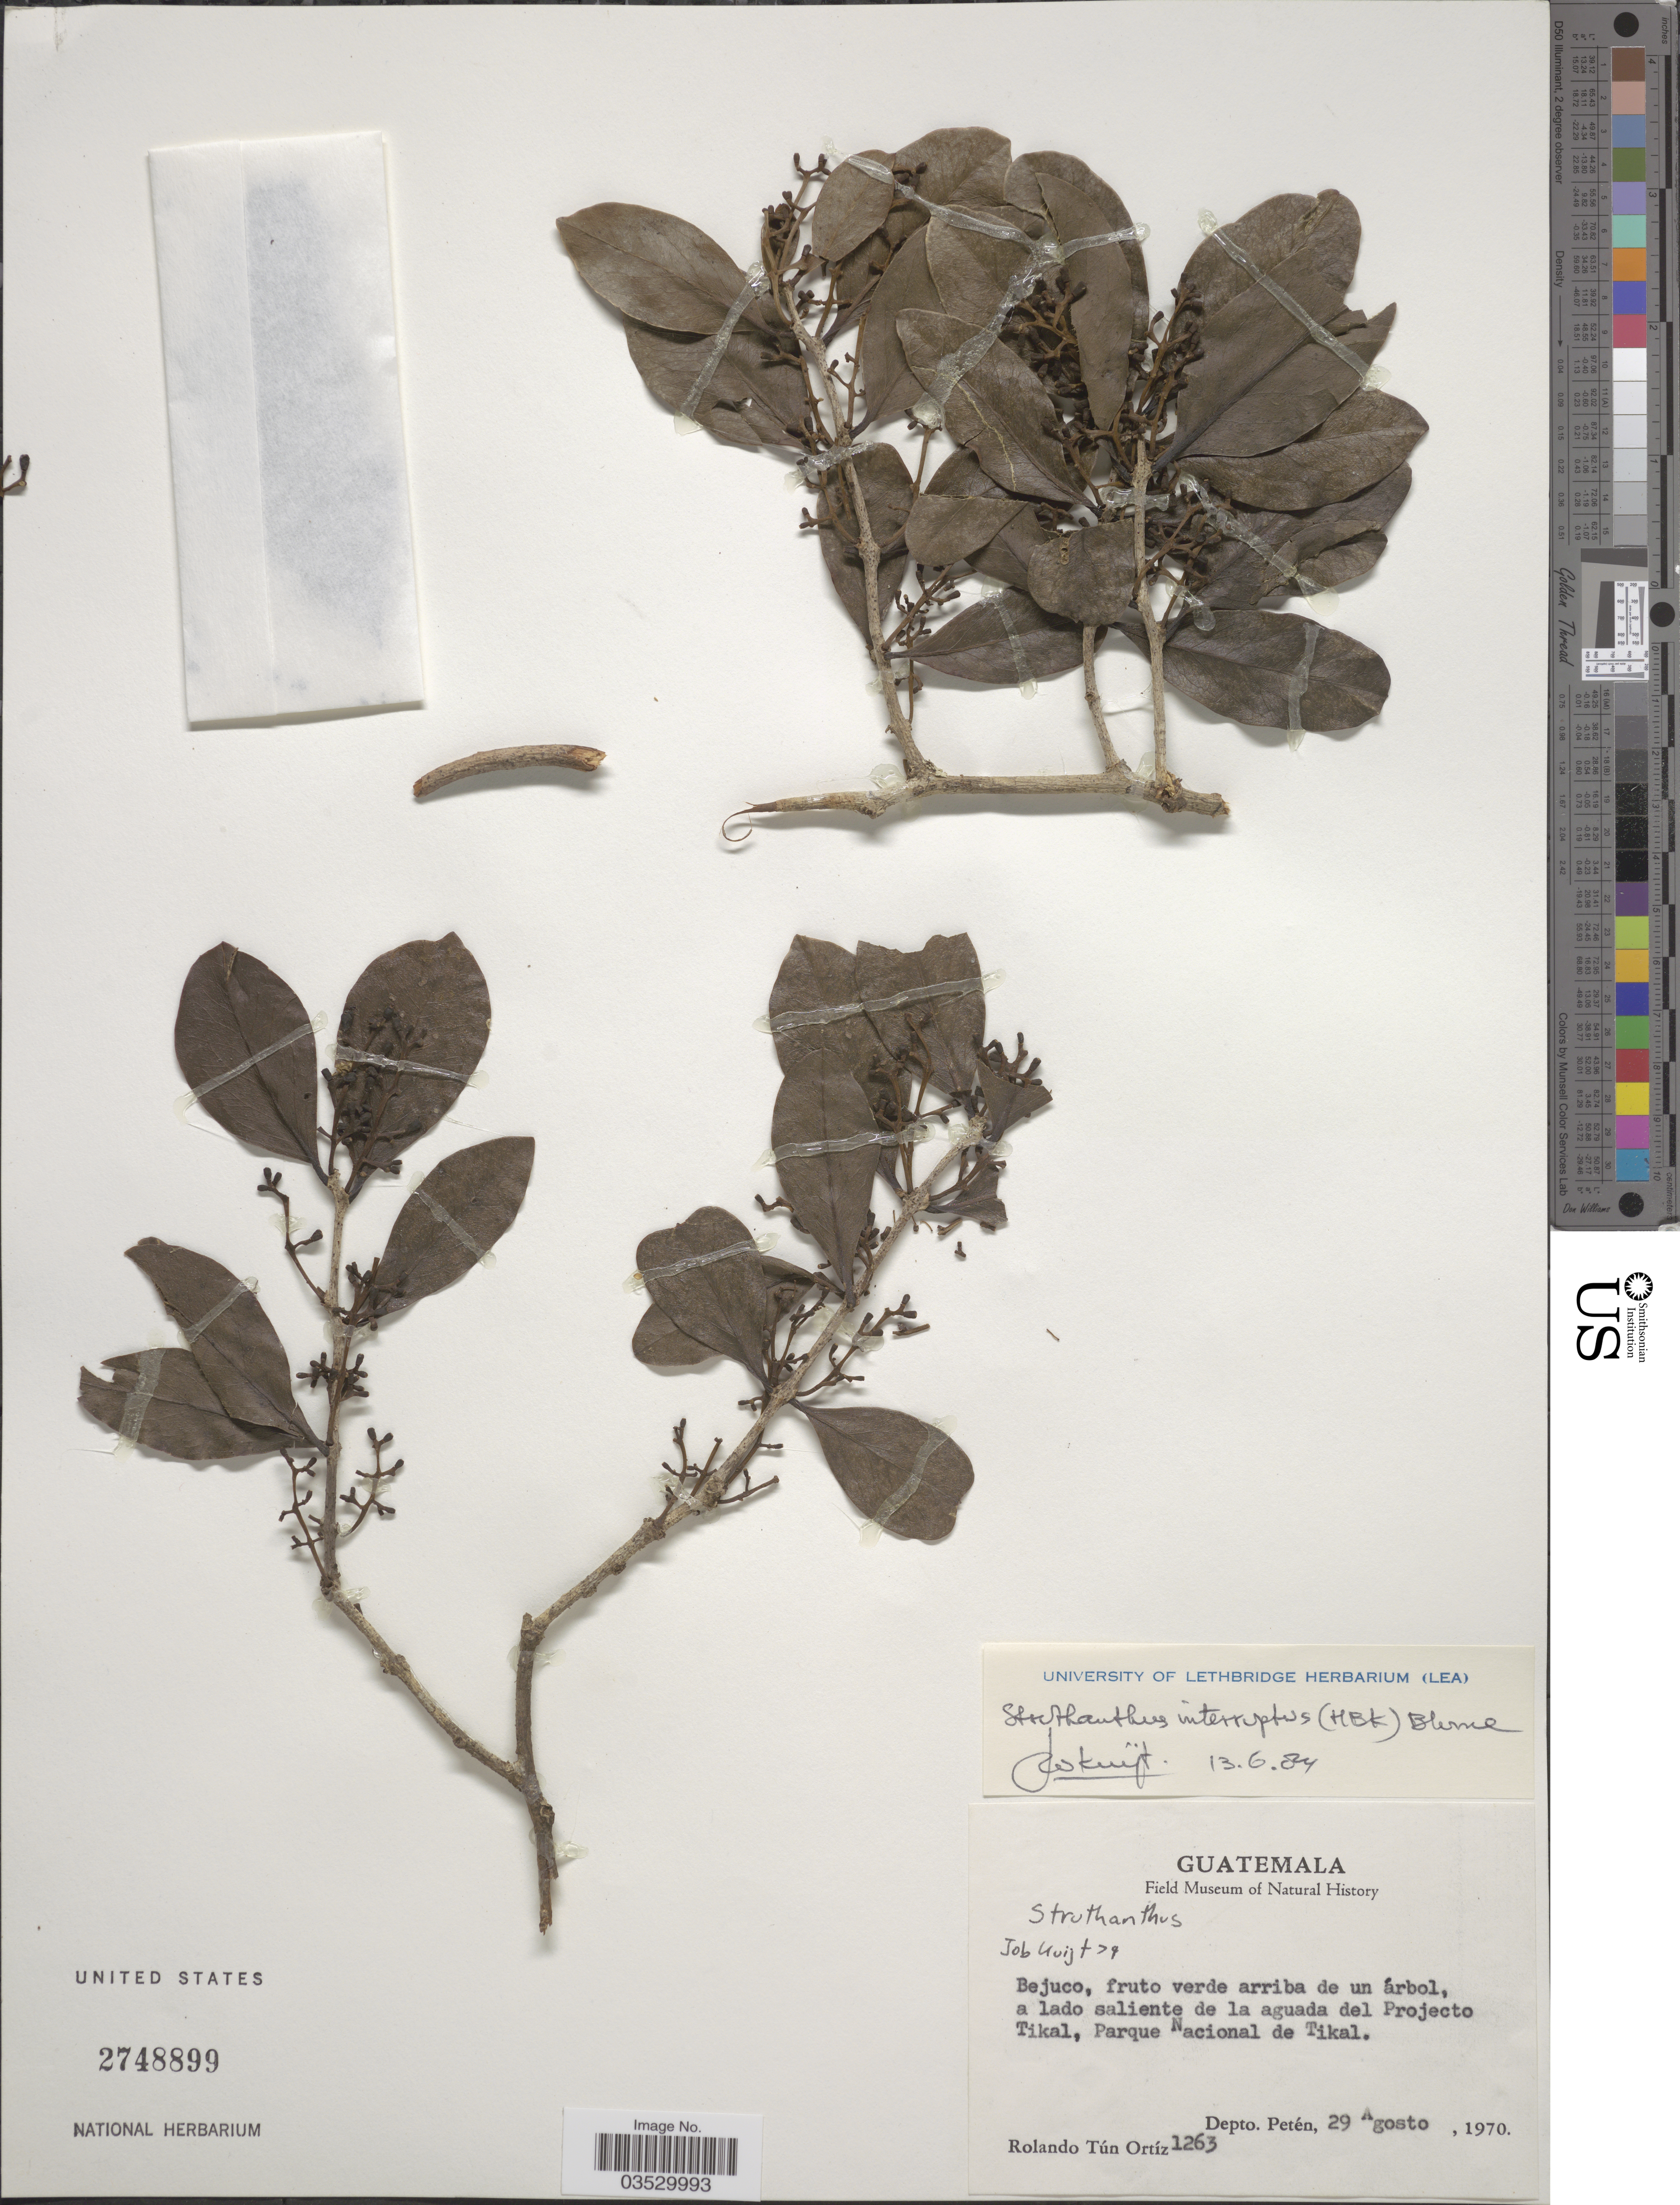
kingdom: Plantae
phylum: Tracheophyta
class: Magnoliopsida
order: Santalales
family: Loranthaceae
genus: Struthanthus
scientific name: Struthanthus interruptus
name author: (Kunth) G. Don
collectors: R. Tún Ortíz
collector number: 1263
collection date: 1970-08-29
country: Guatemala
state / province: El Petén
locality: A lado saliente de la aguada del Projecto Tikal, Parque Nacional de Tikal. Depto. Petén.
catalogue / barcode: US 2748899